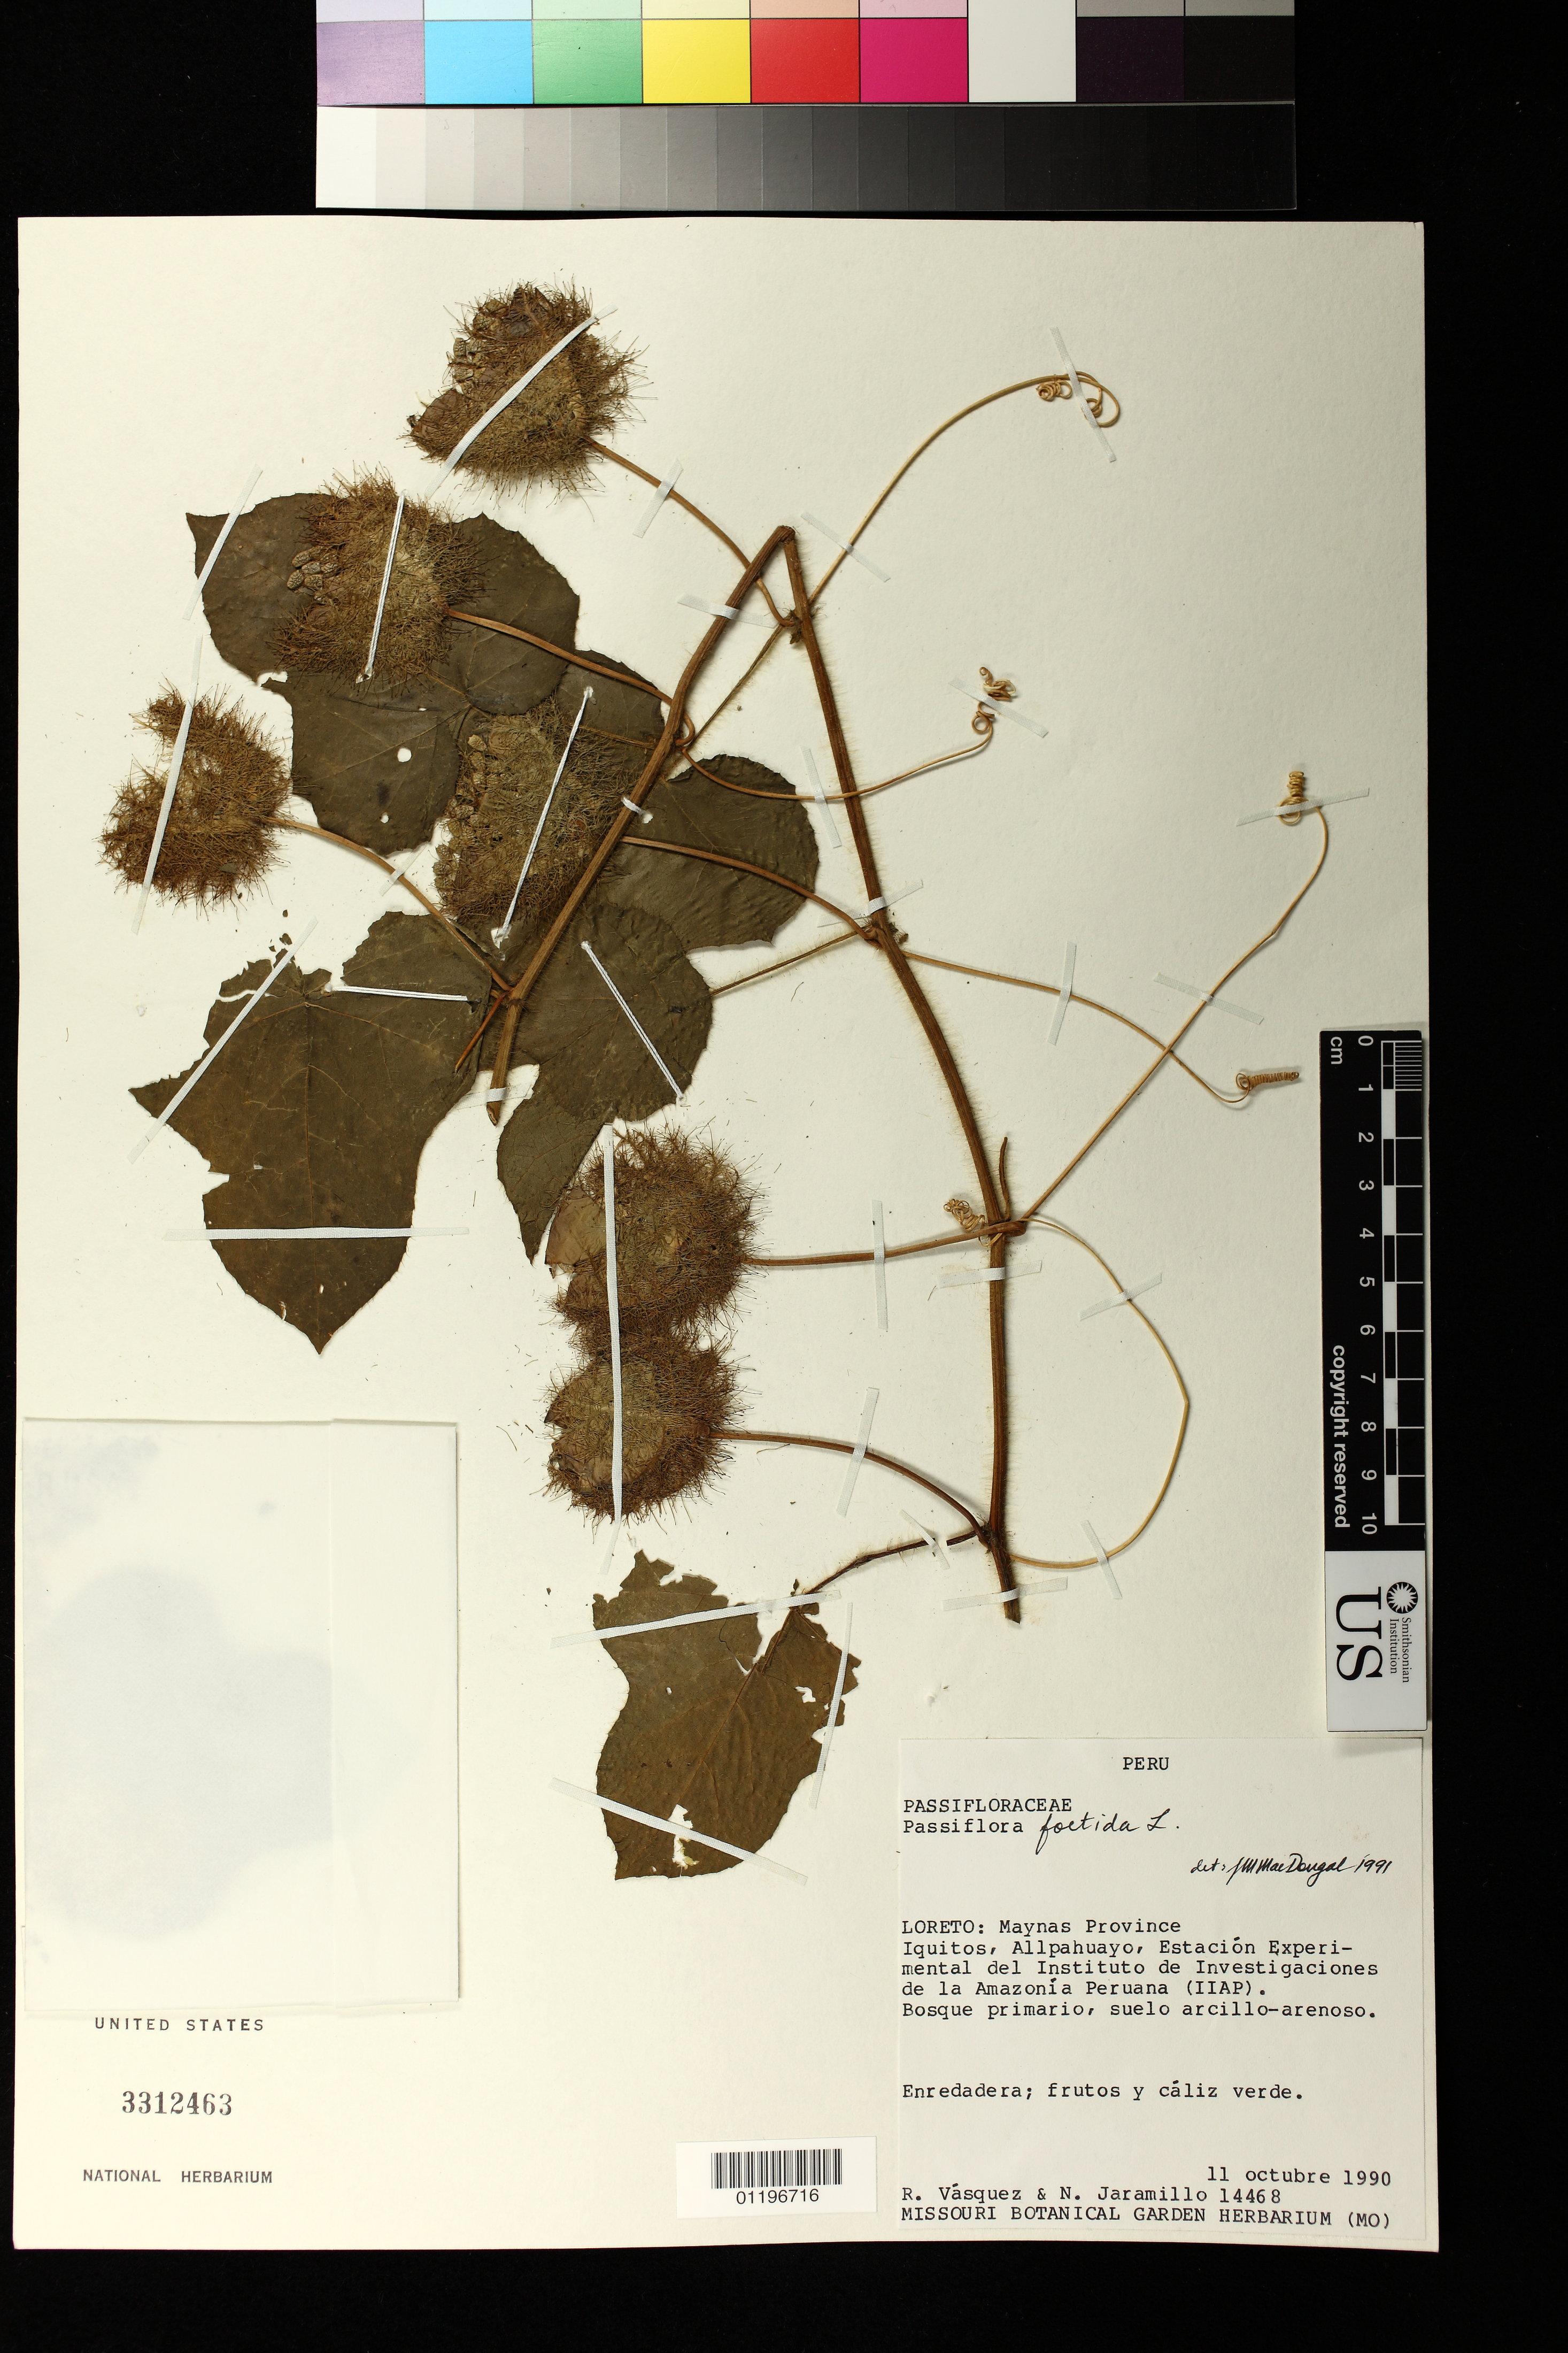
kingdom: Plantae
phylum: Tracheophyta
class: Magnoliopsida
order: Malpighiales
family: Passifloraceae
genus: Passiflora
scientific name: Passiflora foetida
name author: L.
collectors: R. Vasquez & N. Jaramillo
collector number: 14468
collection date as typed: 09 Nov 1990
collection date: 1990-11-09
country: Peru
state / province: Loreto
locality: Loreto: Maynas Province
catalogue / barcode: US 3312463